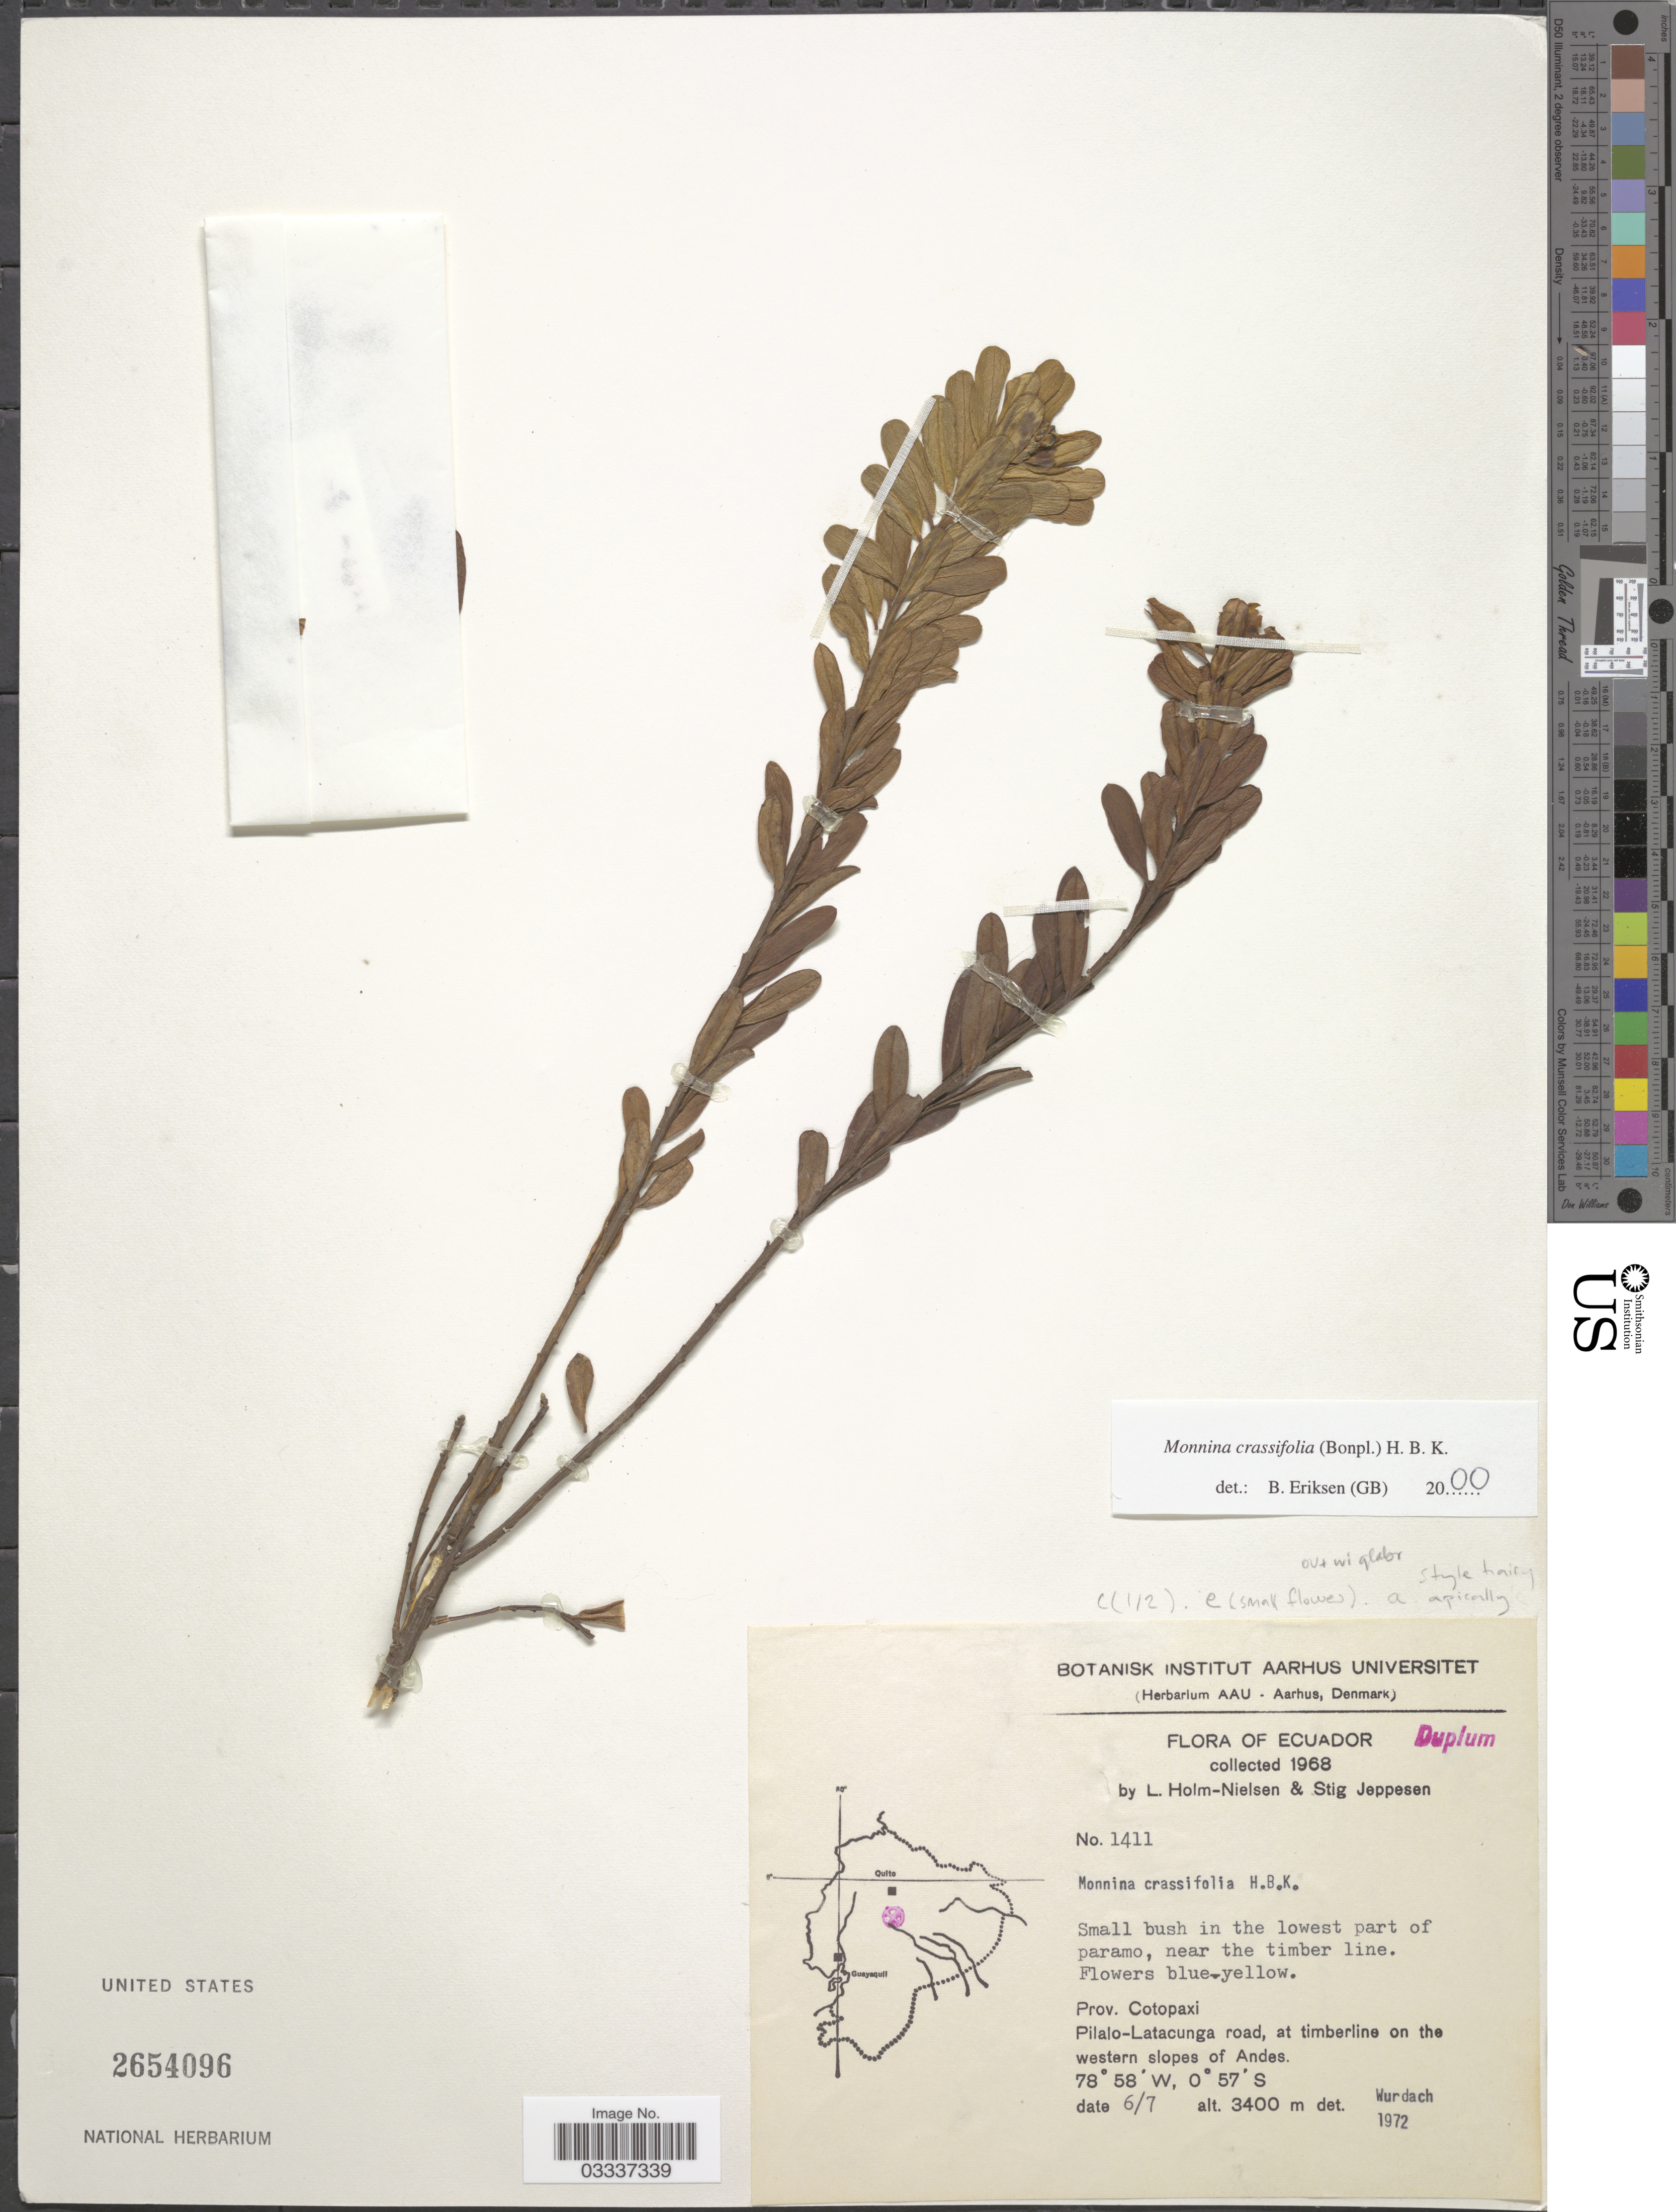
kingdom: Plantae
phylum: Tracheophyta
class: Magnoliopsida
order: Fabales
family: Polygalaceae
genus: Monnina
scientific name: Monnina crassifolia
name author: (Bonpl.) Kunth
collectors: L. Holm-Nielsen & S. Jeppesen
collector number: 1411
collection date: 1968-07-06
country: Ecuador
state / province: Cotopaxi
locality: Pilalo-Latacunga road, at timberline on the western slopes of Andes.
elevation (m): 3400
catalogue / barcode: US 2654096